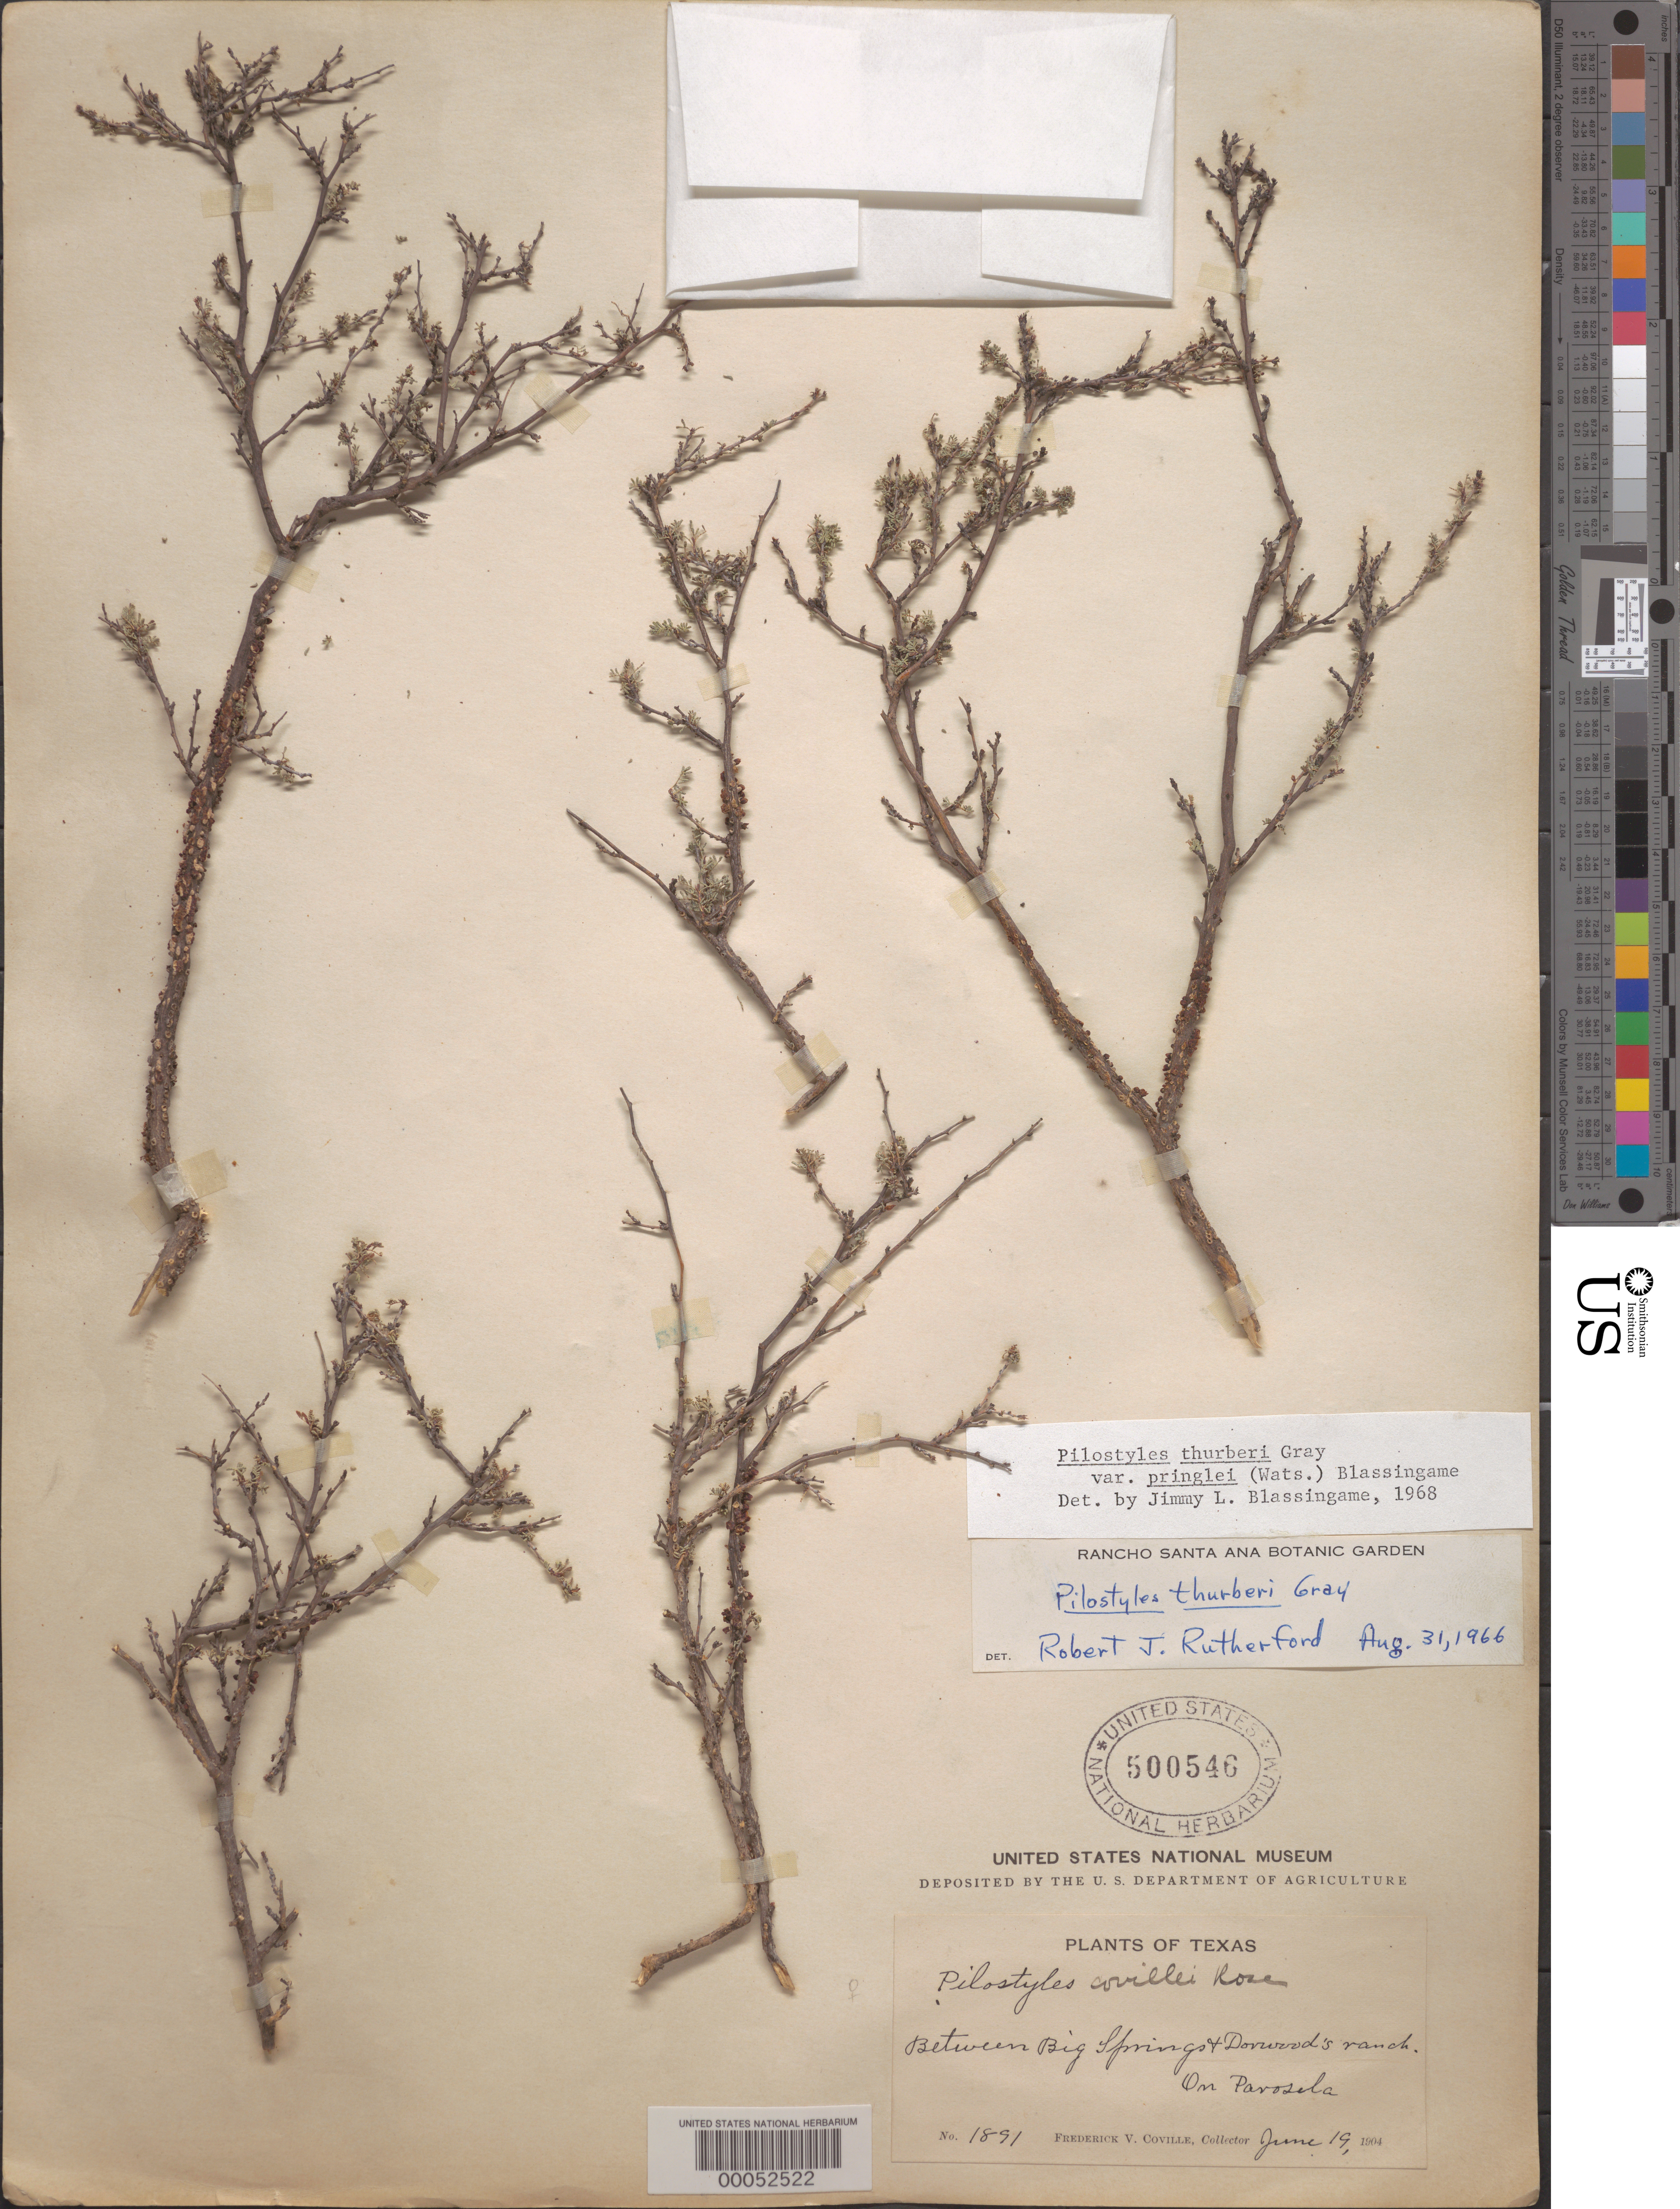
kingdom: Plantae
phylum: Tracheophyta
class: Magnoliopsida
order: Cucurbitales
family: Apodanthaceae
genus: Pilostyles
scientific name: Pilostyles thurberi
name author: A. Gray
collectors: F. V. Coville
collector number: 1891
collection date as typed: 19 Jun 1904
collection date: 1904-06-19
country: United States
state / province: Texas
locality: Between big springs & donwood's ranch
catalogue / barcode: US 500546